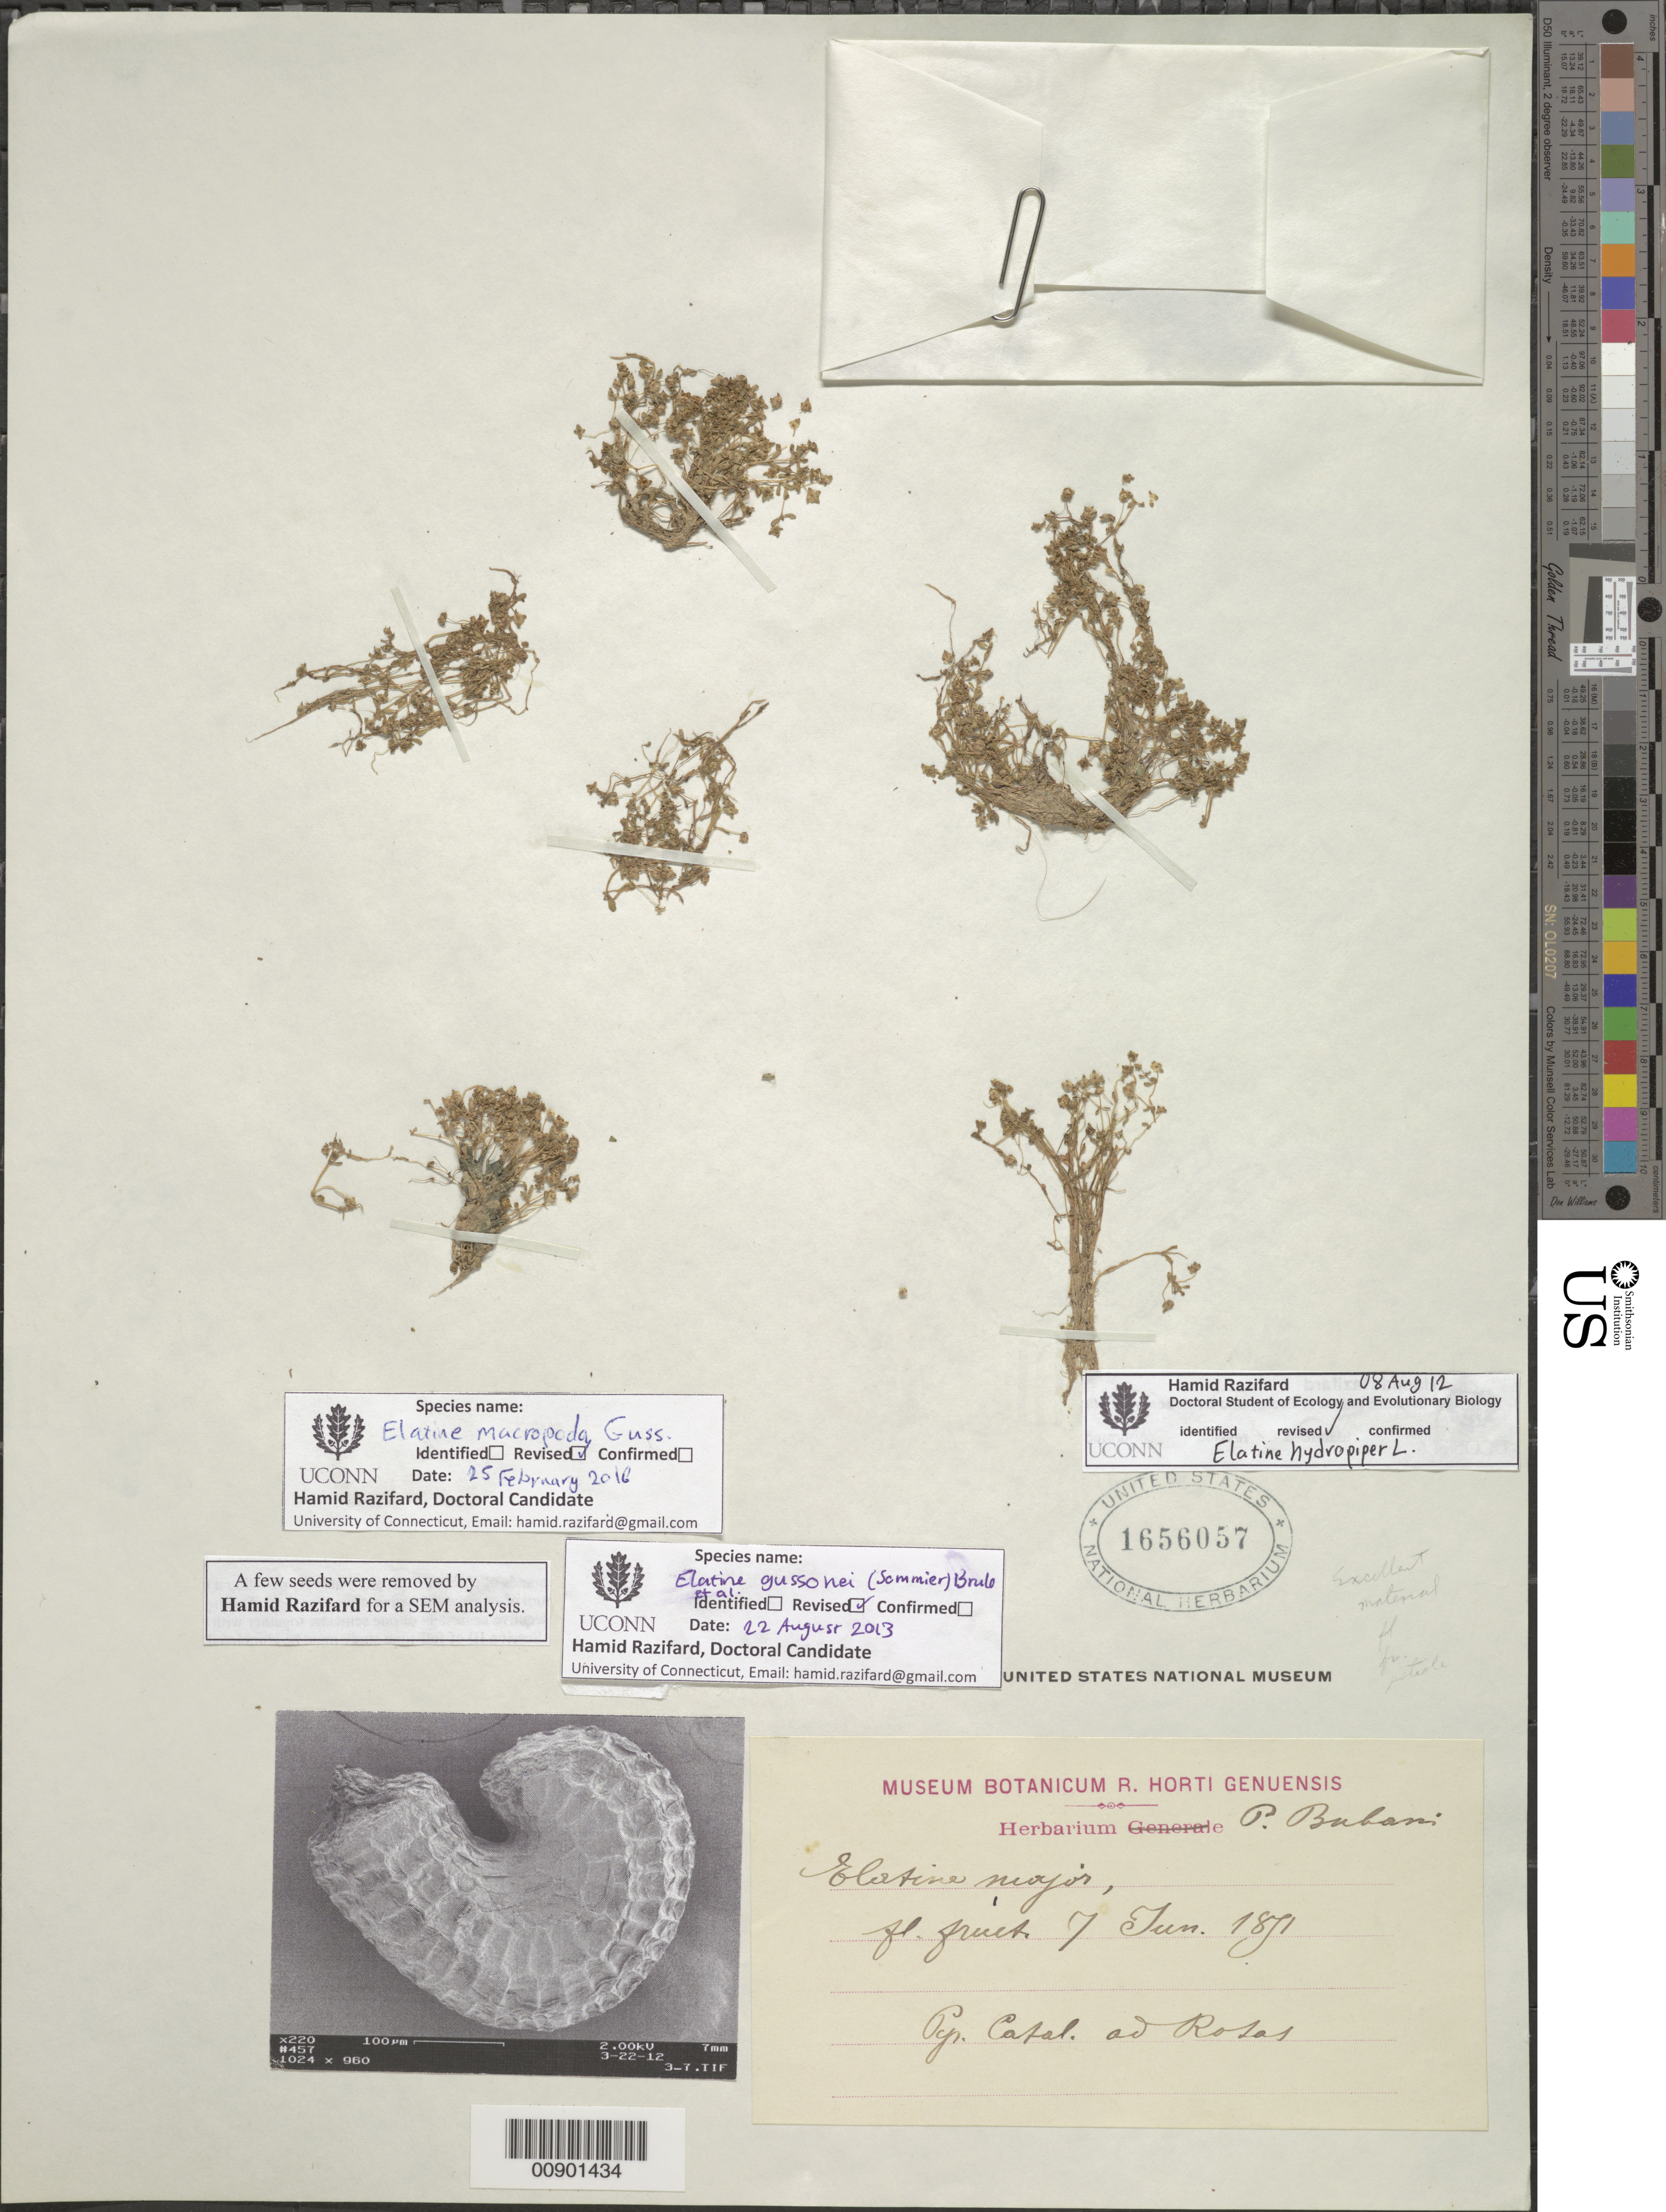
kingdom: Plantae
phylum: Tracheophyta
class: Magnoliopsida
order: Malpighiales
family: Elatinaceae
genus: Elatine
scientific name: Elatine macropoda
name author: Gussone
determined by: Razifard, Hamid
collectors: P. Bubani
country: Spain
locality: Pyrenees, Catal. and Rosas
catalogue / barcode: US 1656057